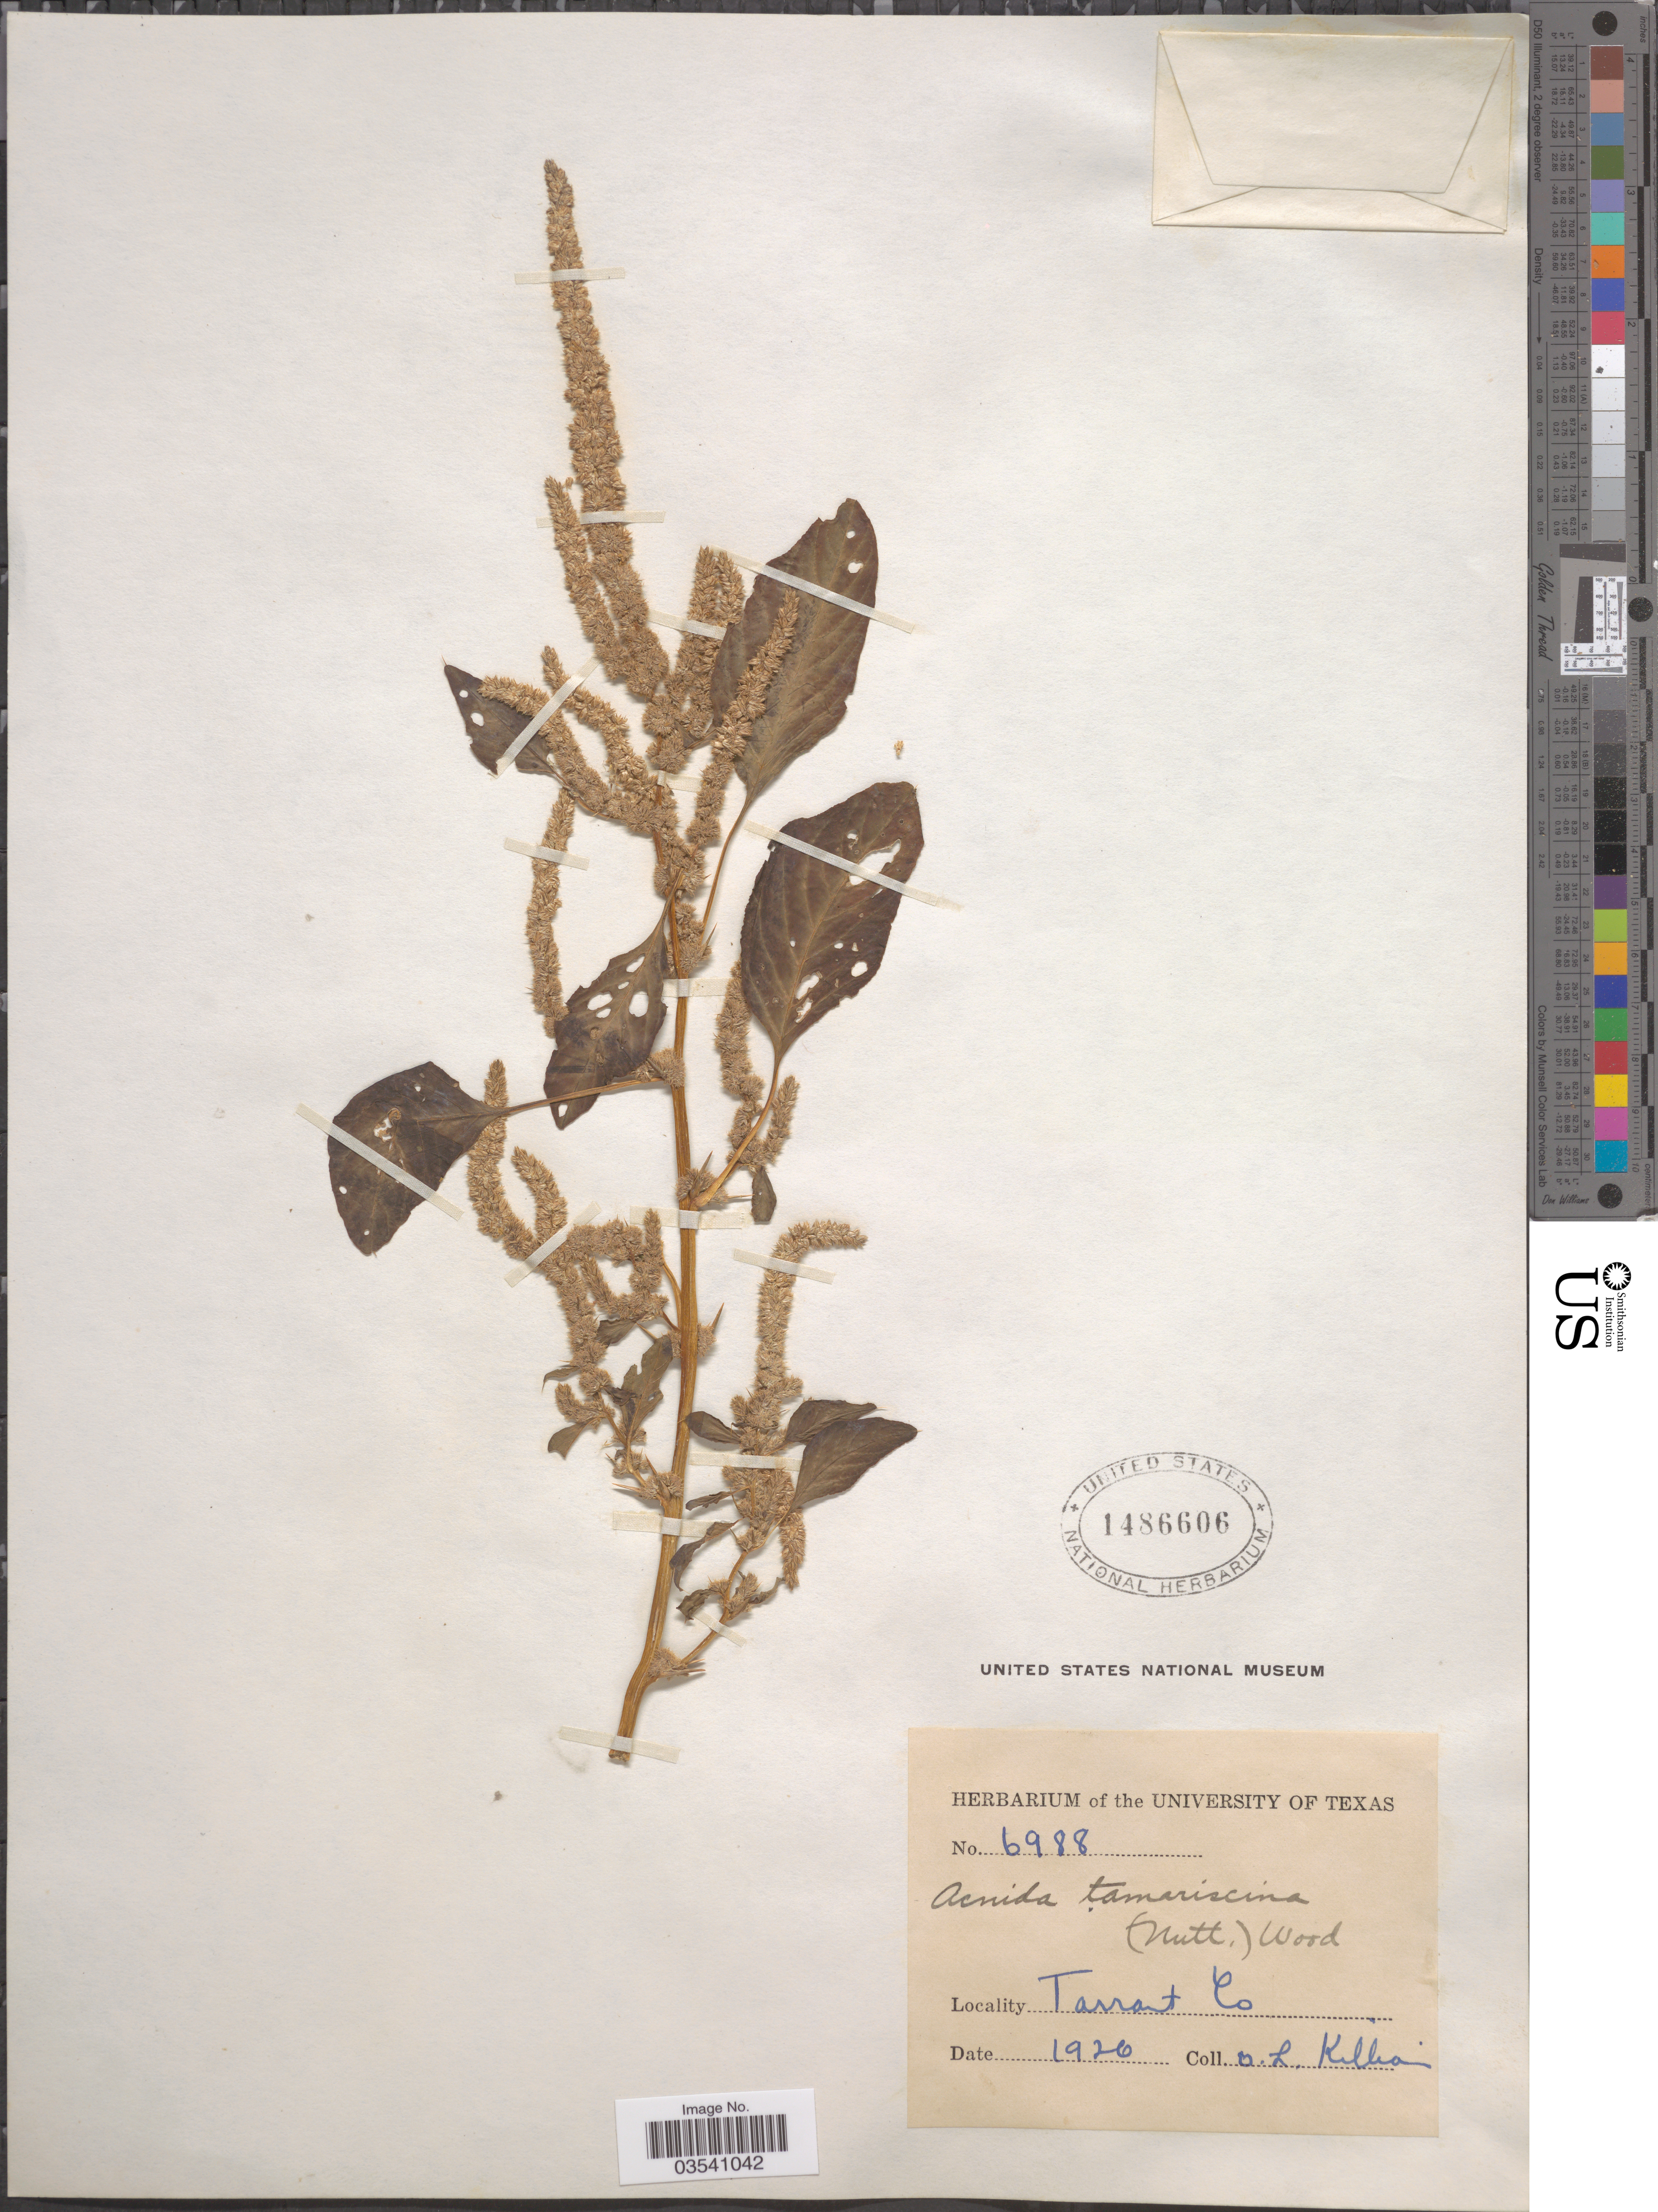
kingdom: Plantae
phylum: Tracheophyta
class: Magnoliopsida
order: Caryophyllales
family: Amaranthaceae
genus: Amaranthus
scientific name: Amaranthus spinosus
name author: L.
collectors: O. Killian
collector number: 6988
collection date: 1920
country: United States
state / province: Texas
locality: Tarrant Co.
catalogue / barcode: US 1486606